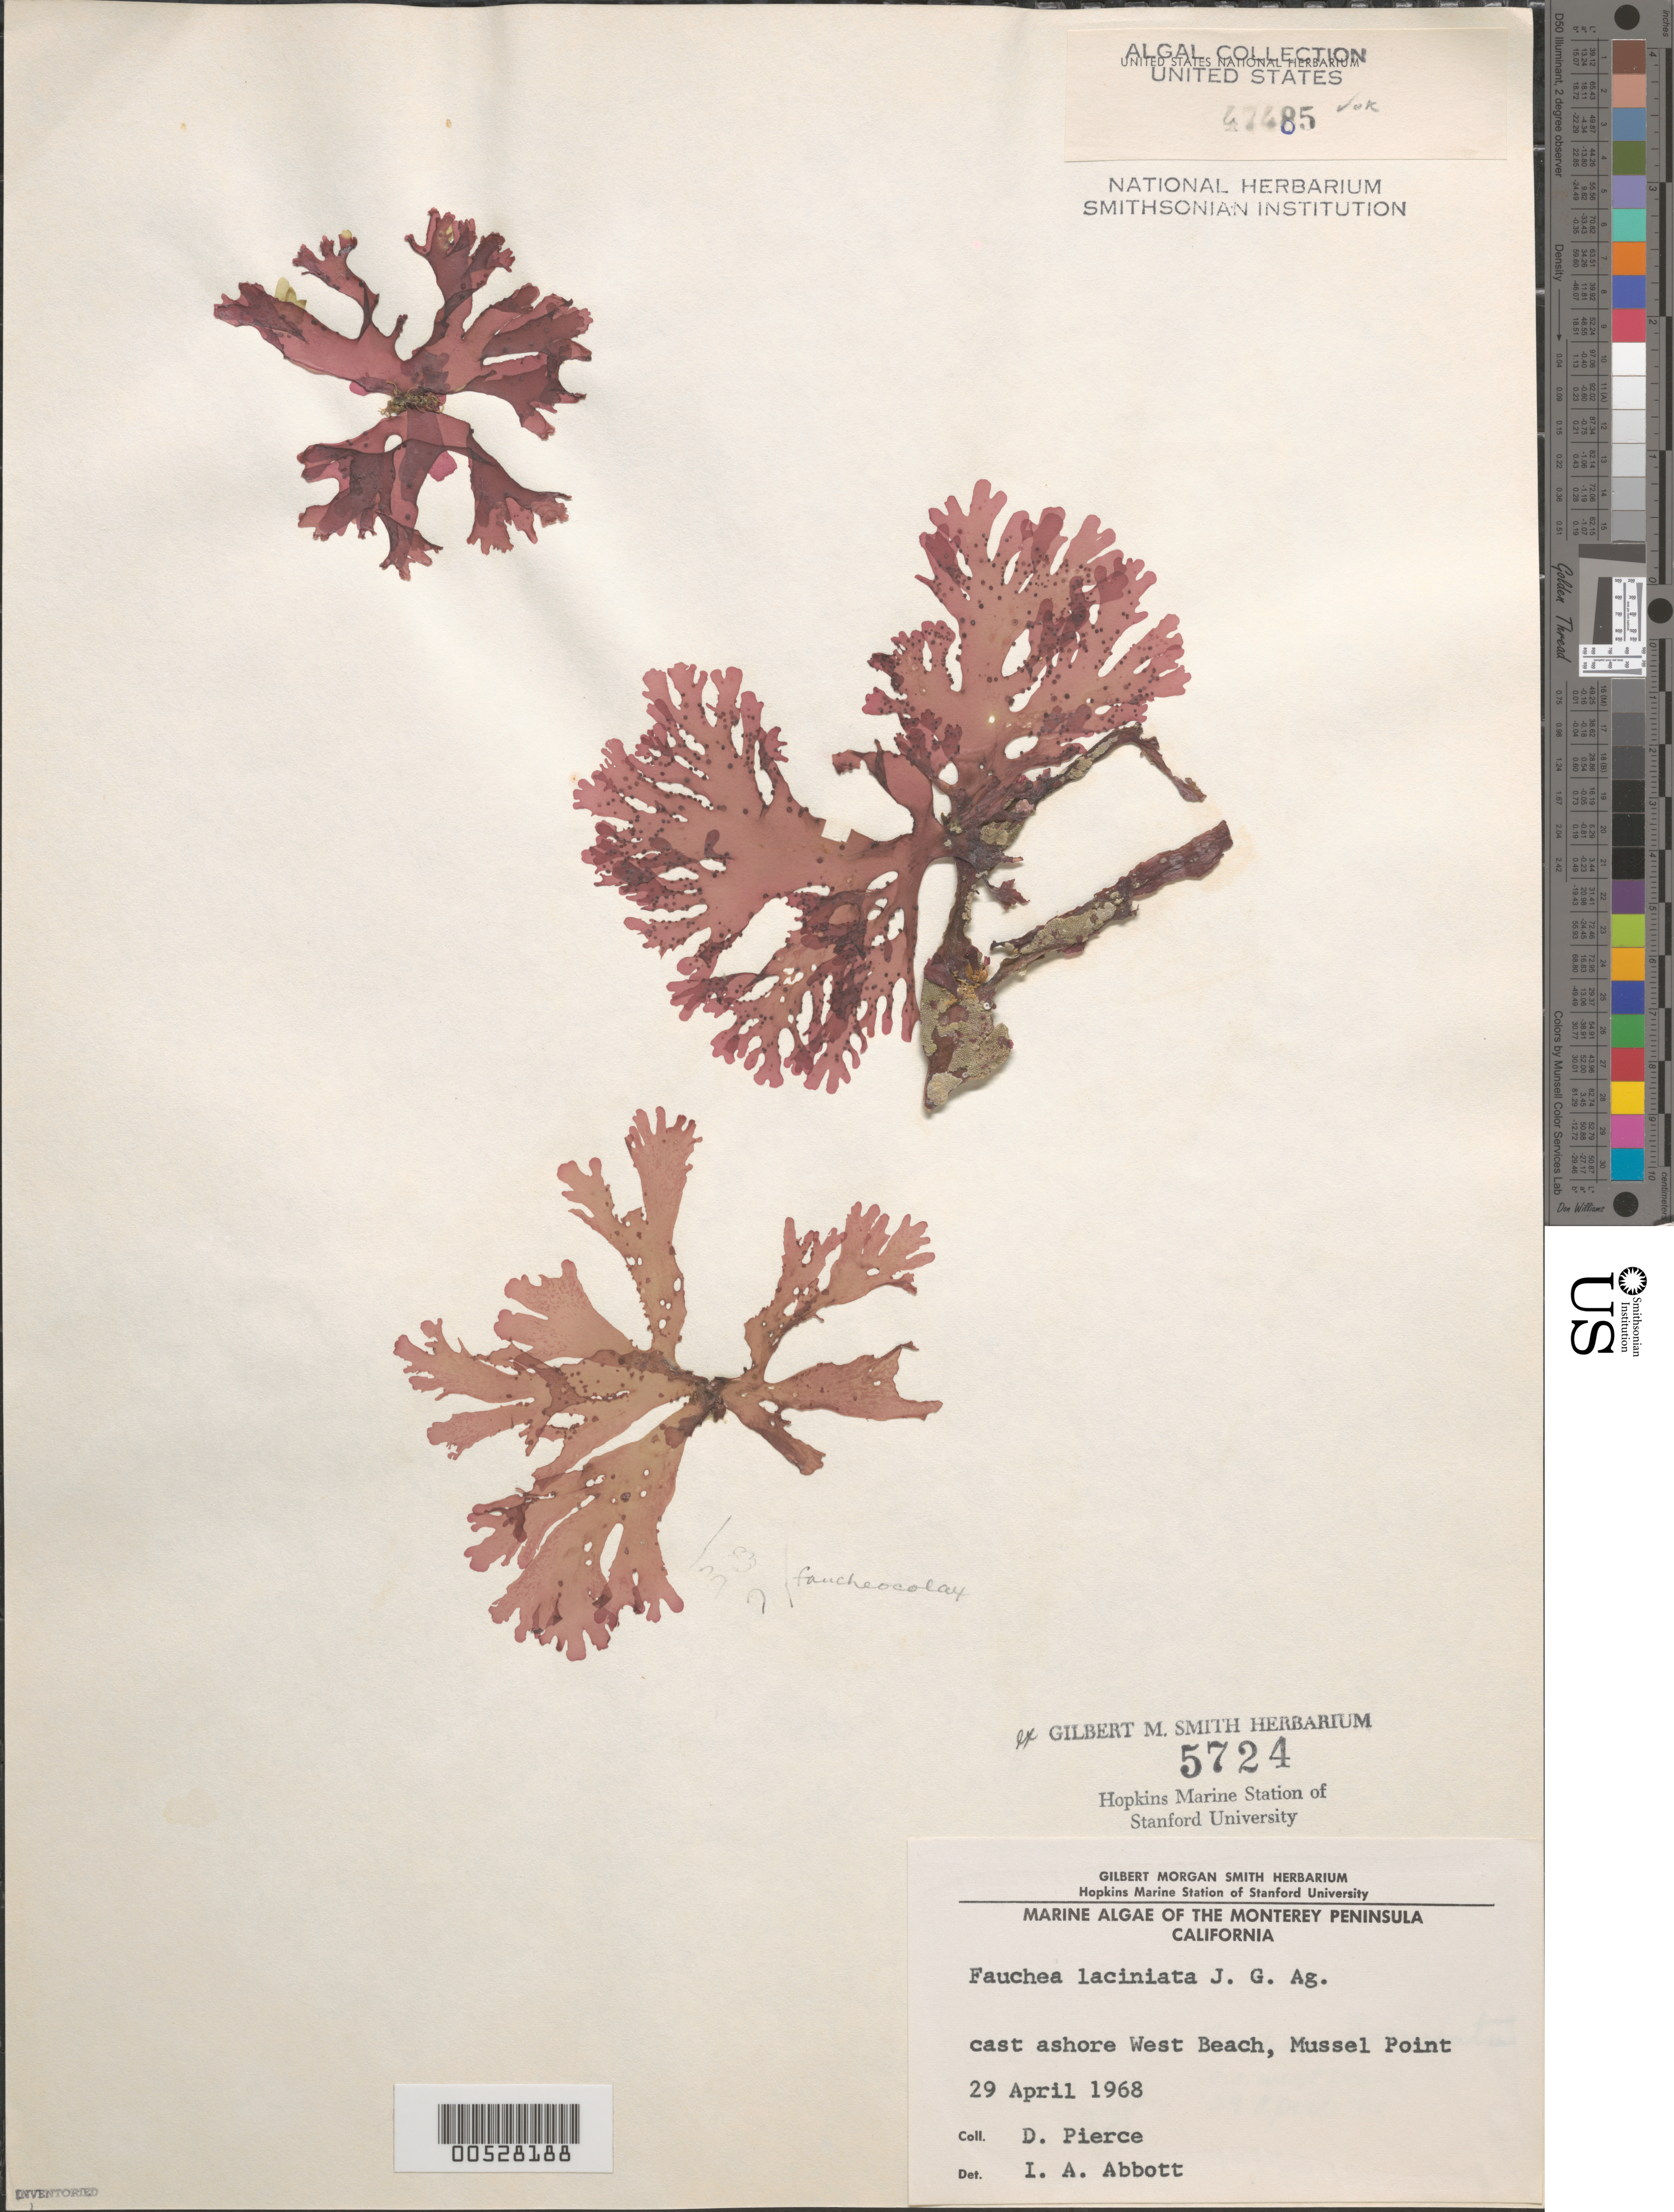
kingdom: Plantae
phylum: Rhodophyta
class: Florideophyceae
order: Rhodymeniales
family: Faucheaceae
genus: Gloiocladia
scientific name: Gloiocladia laciniata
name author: (J. Agardh) Rodríguez-Prieto & N. Sánchez in Rodríguez-Prieto et al.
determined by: Algae name updating Project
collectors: D. Pierce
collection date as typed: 29 Apr 1968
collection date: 1968-04-29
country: United States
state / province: California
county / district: Monterey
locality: West beach, Mussel Point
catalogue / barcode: US 47485